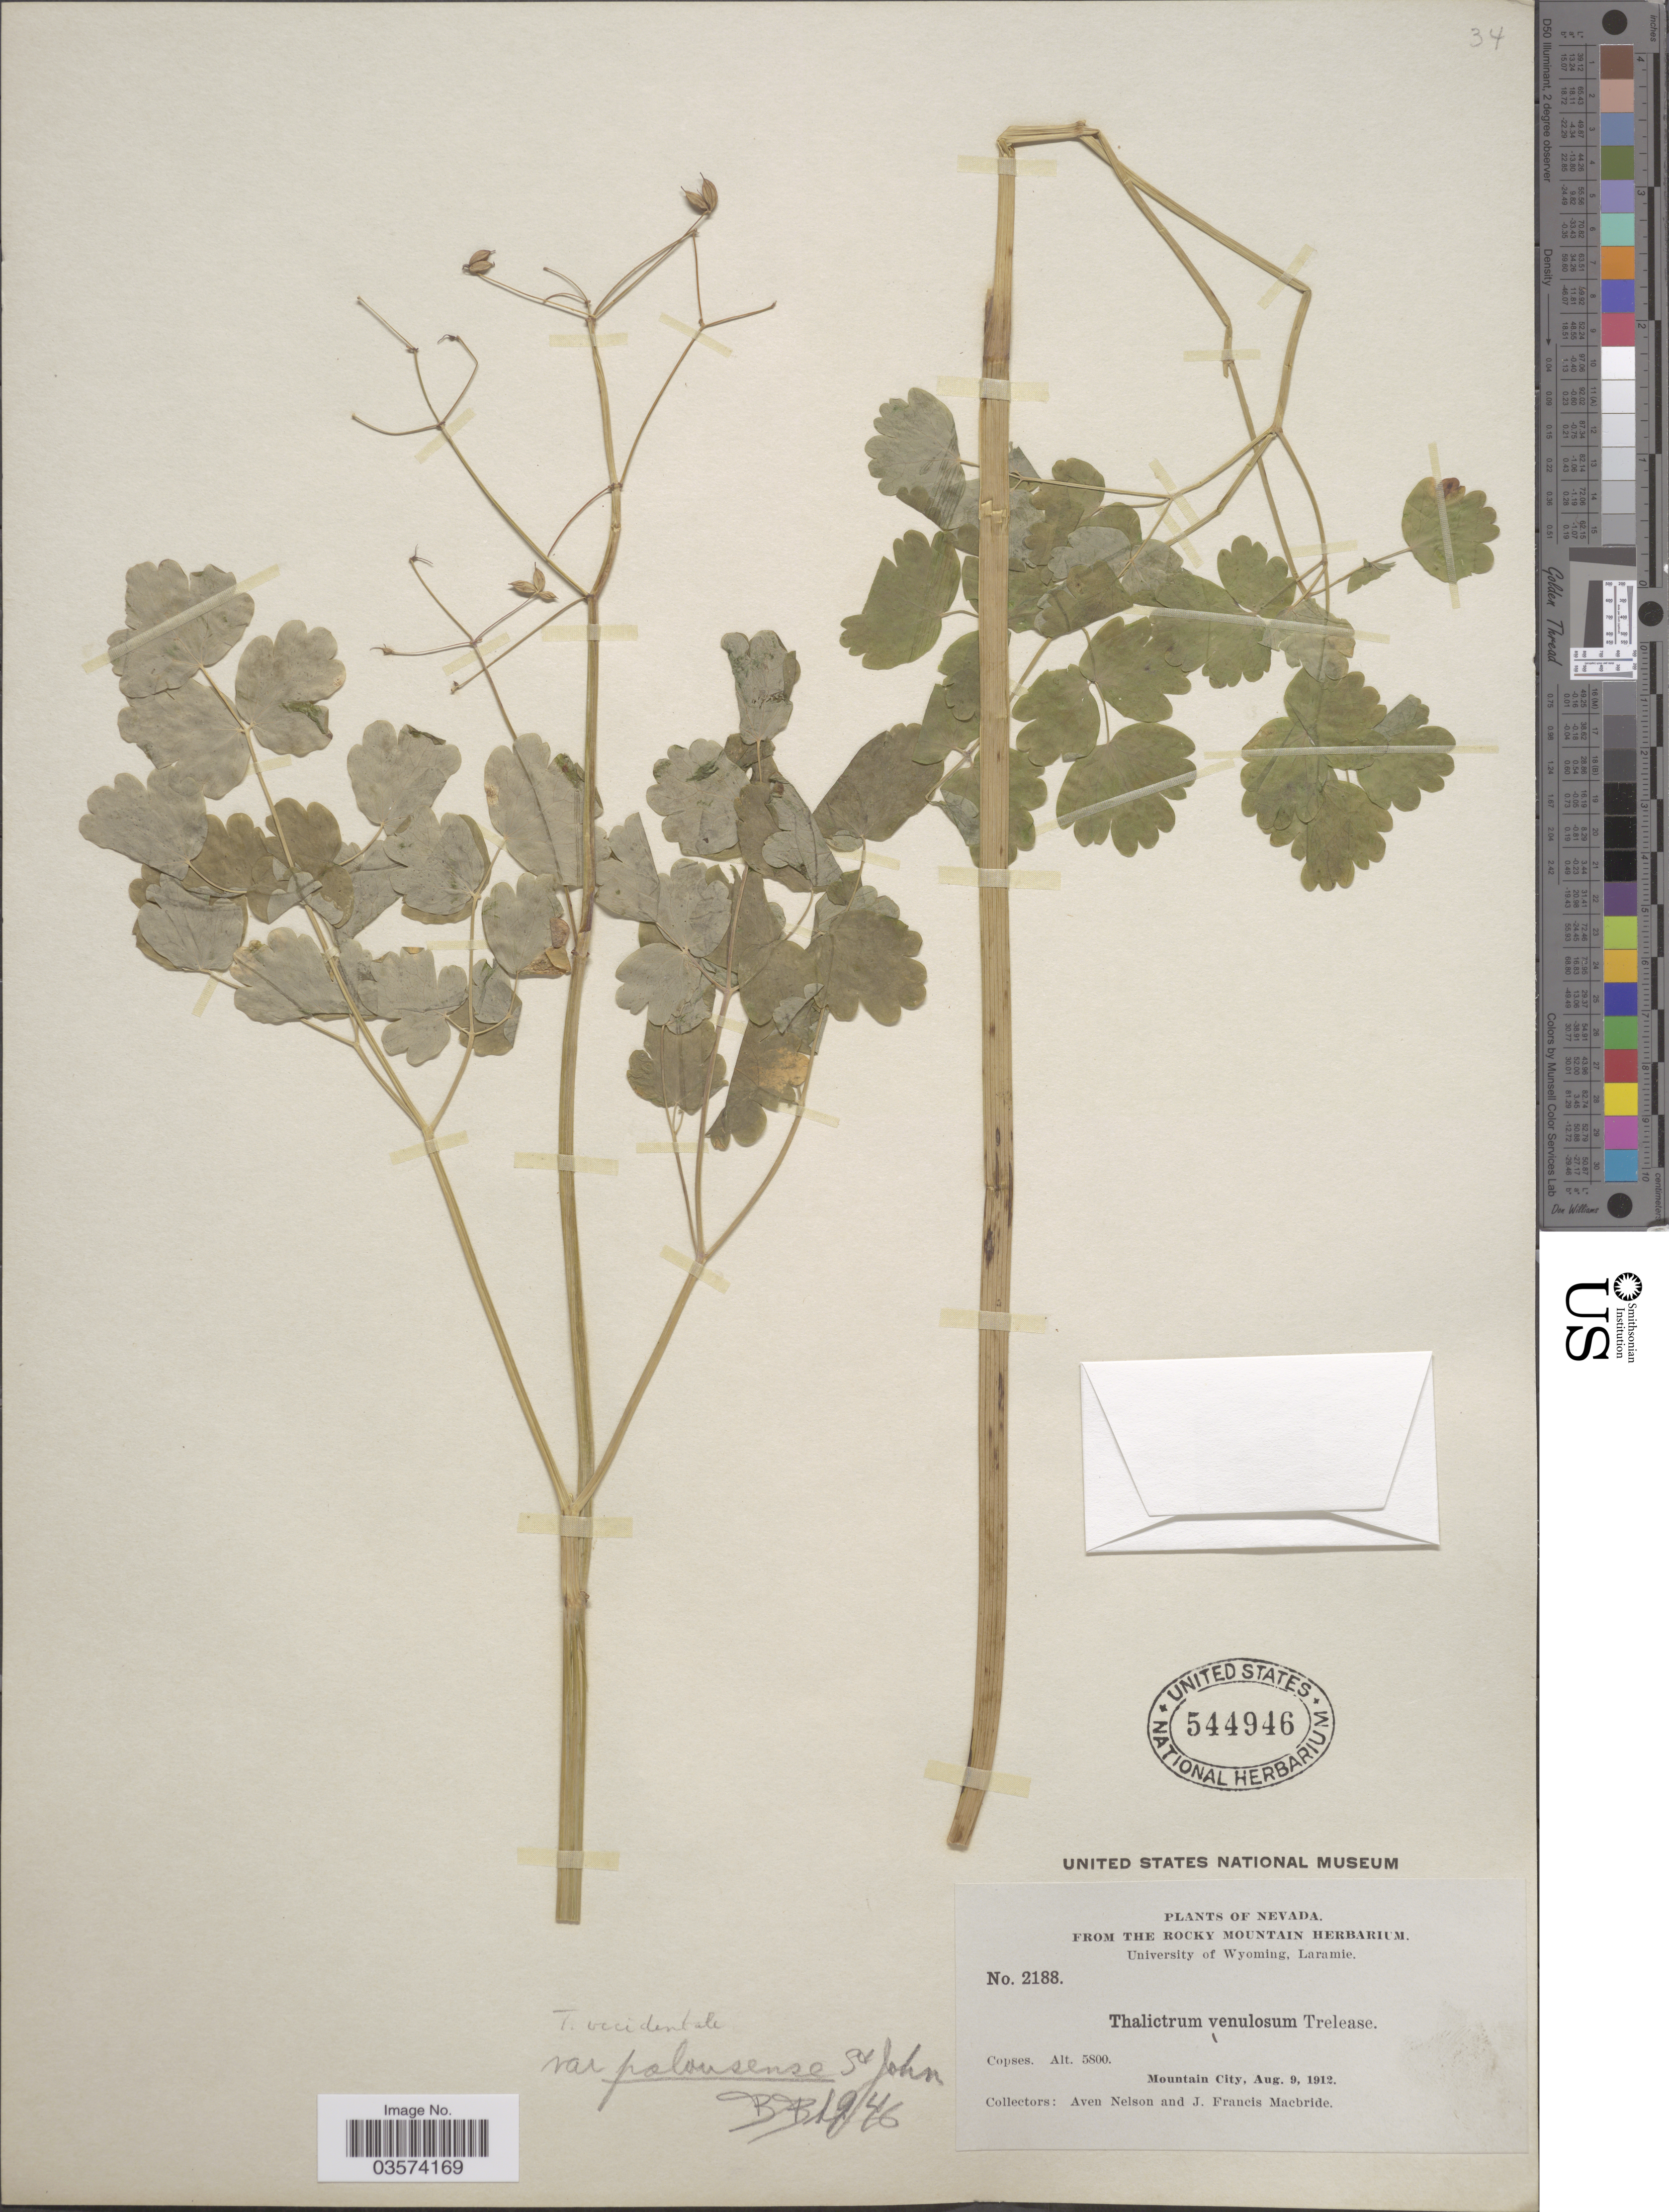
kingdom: Plantae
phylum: Tracheophyta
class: Magnoliopsida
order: Ranunculales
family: Ranunculaceae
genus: Thalictrum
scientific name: Thalictrum occidentale var. palousense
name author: H. St. John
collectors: A. Nelson & J. F. Macbride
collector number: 2188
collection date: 1912-08-09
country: United States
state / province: Nevada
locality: Mountain City.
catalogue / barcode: US 544946